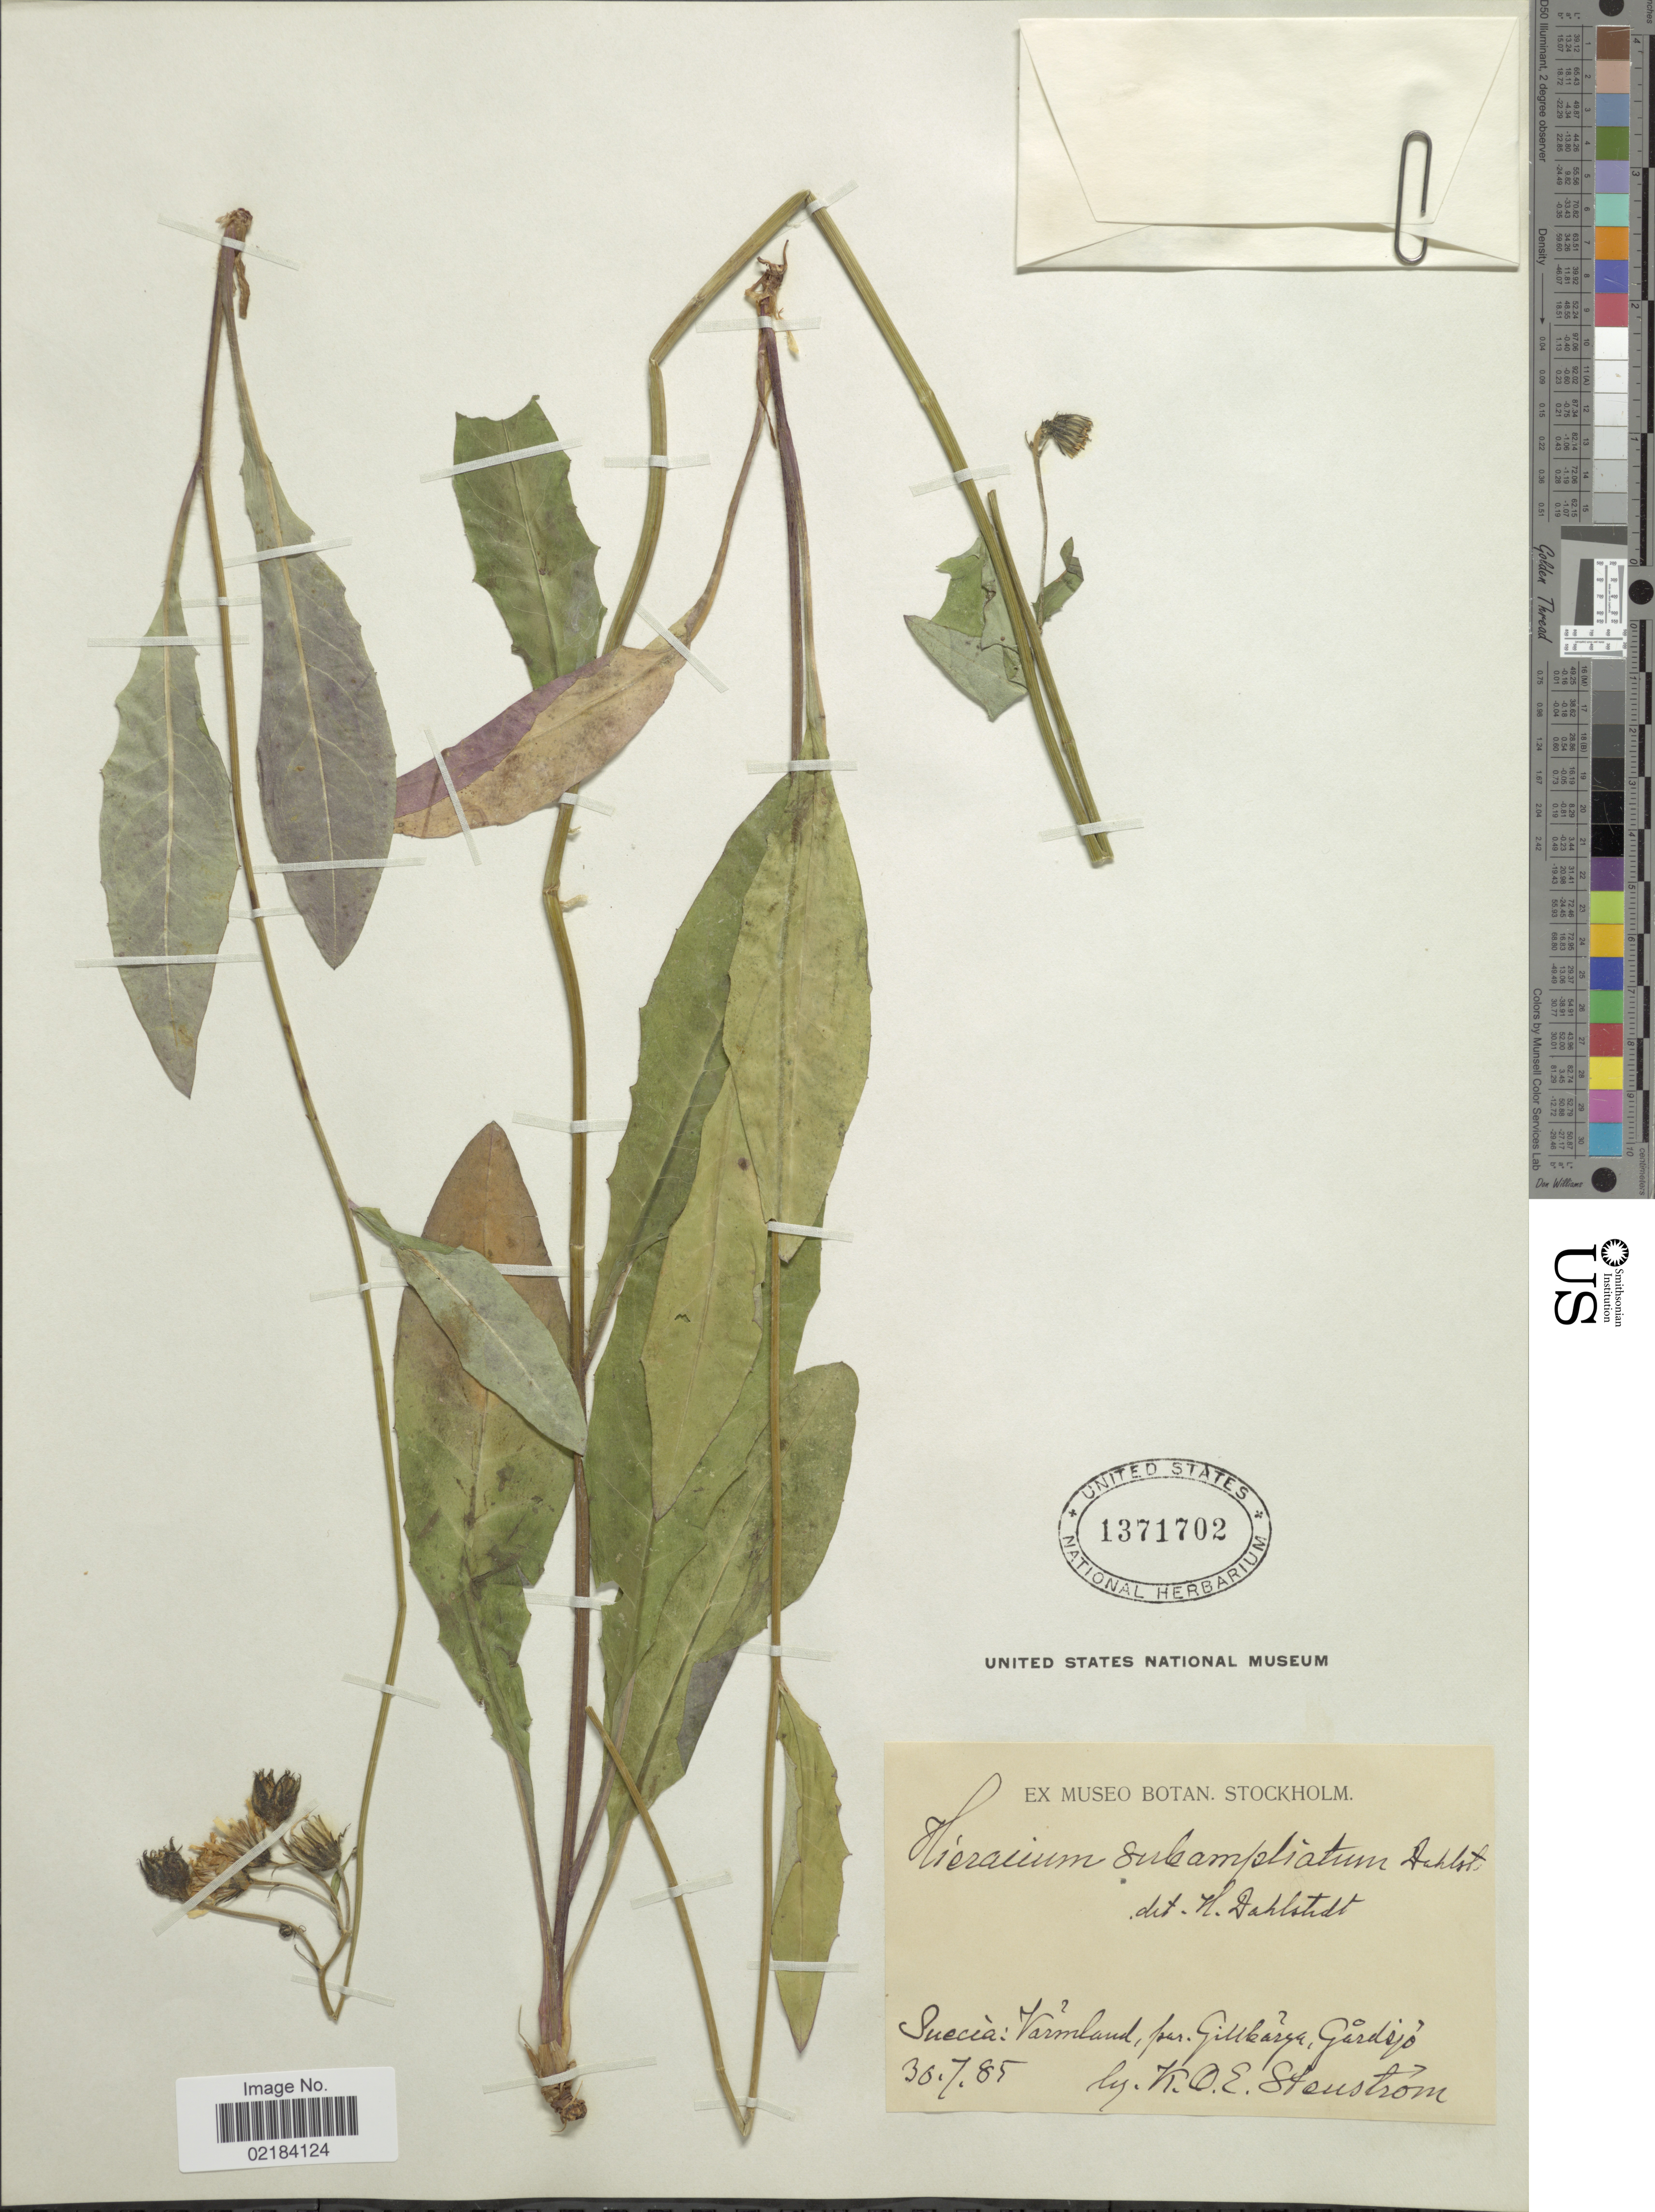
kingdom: Plantae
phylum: Tracheophyta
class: Magnoliopsida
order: Asterales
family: Asteraceae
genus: Hieracium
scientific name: Hieracium lachenalii subsp. subamplicatum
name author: (Dahlst.) Zahn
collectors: K. O. E. Stenström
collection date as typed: Transcribed d/m/y: 30/7/85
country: Sweden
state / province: Varmland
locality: Varmland, par. Gillberga, Gårdsjo.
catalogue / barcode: US 1371702